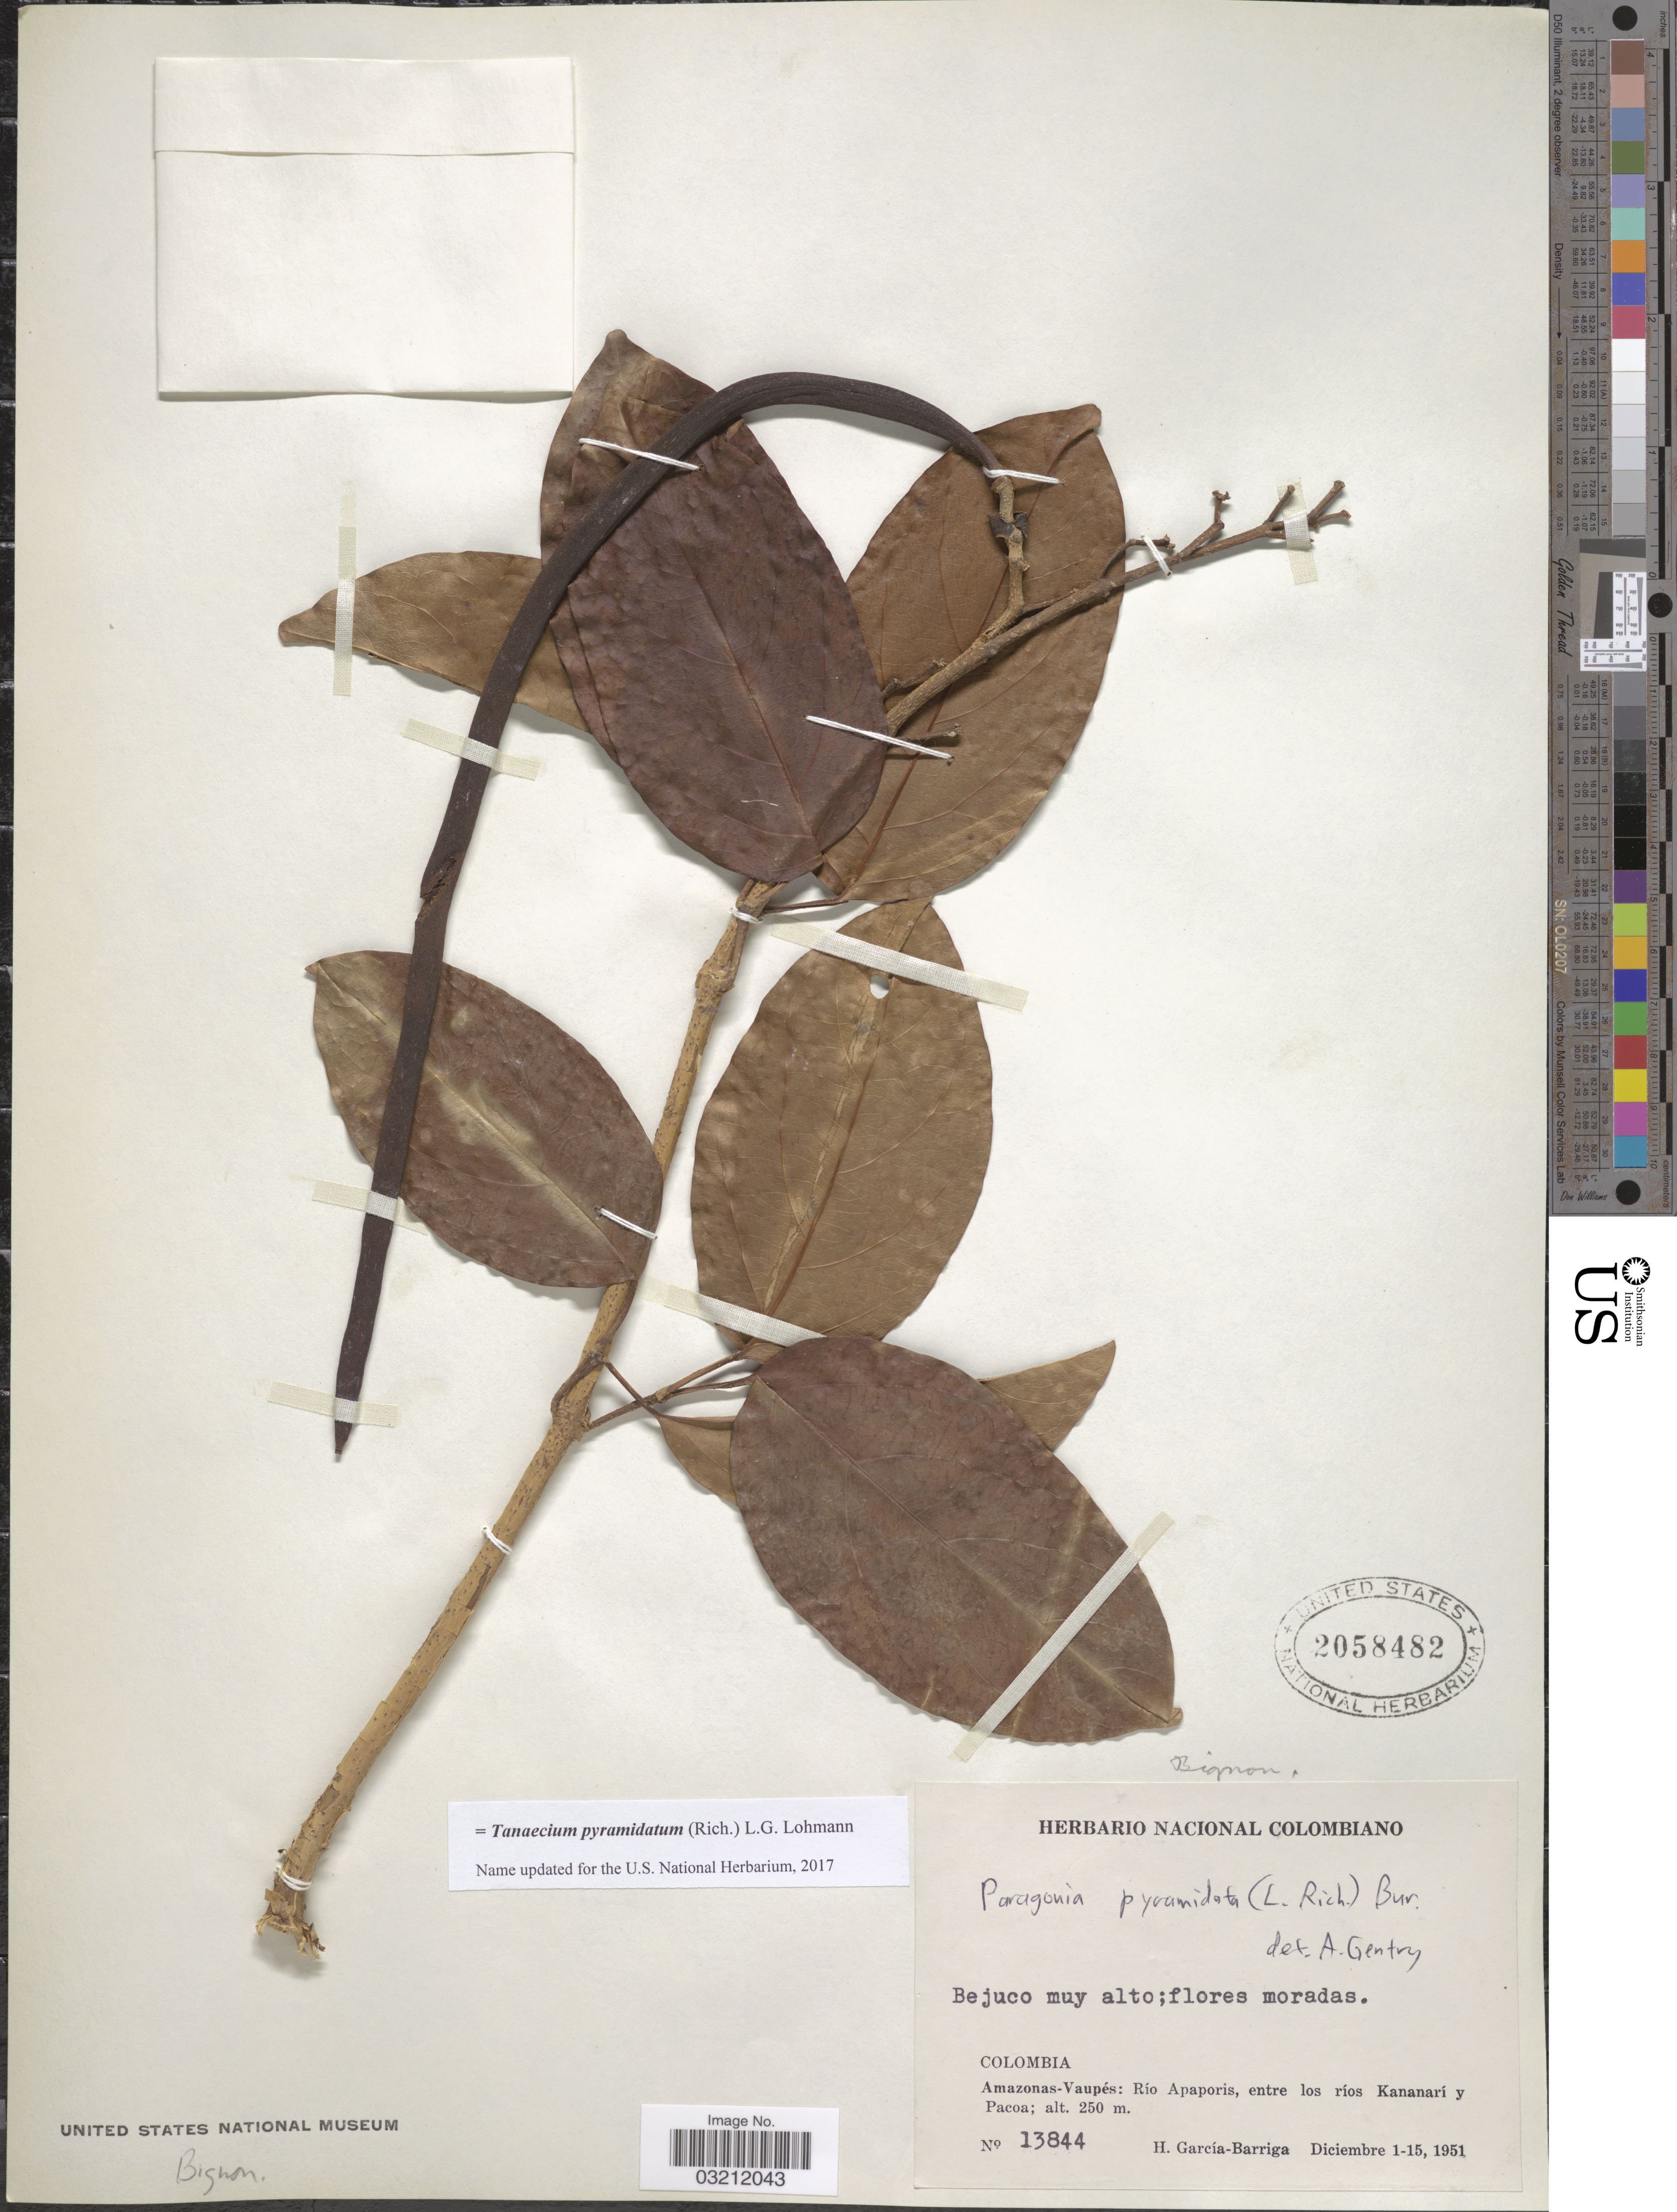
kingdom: Plantae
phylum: Tracheophyta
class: Magnoliopsida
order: Lamiales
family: Bignoniaceae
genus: Tanaecium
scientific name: Tanaecium pyramidatum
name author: (Rich.) L.G. Lohmann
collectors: H. García Barriga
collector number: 13844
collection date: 1951-12-01/1951-12-15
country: Colombia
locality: Amazonas-Vaupés: Río Apaporis, entre los ríos Kananarí y Pacoa.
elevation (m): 250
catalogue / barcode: US 2058482